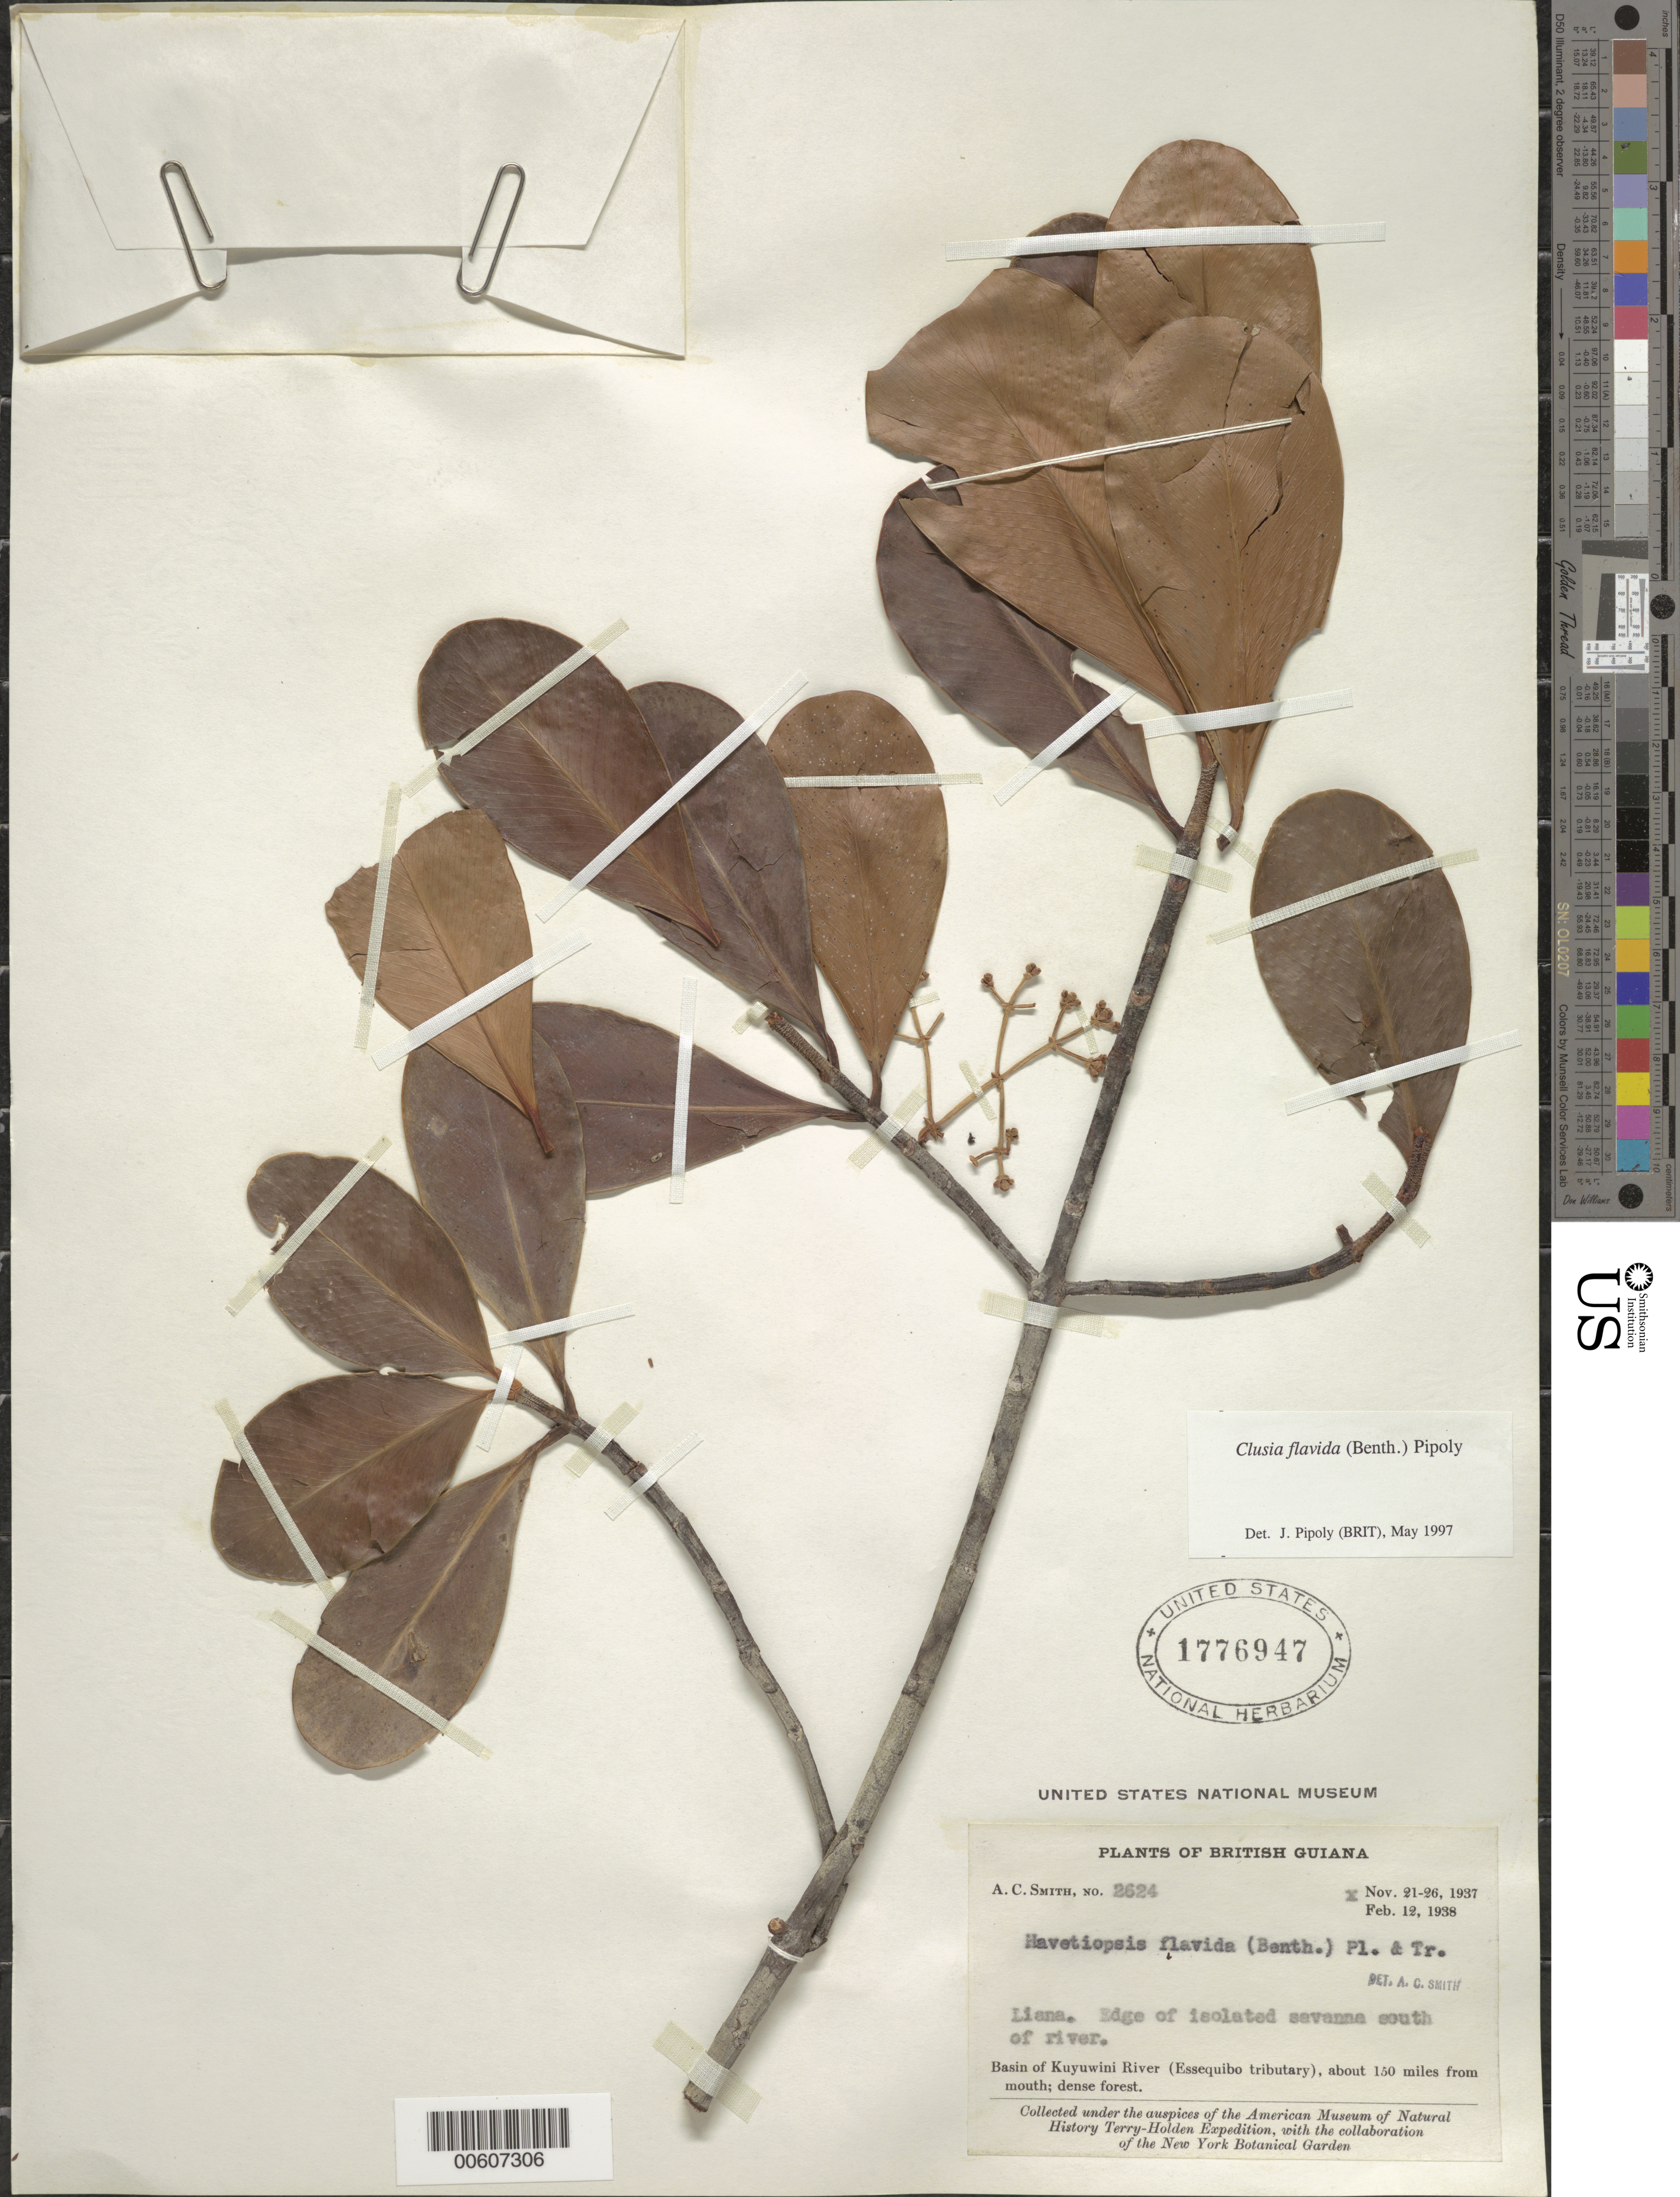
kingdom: Plantae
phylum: Tracheophyta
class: Magnoliopsida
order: Malpighiales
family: Clusiaceae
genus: Clusia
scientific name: Clusia flavida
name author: (Benth.) Pipoly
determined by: Pipoly, J. J., III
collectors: A. C. Smith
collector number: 2624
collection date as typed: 21-Nov-37 to 26-Nov-37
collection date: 1937-11-21/1937-11-26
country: Guyana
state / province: U. Takutu-U. Essequibo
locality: Kuyuwini River Basin (Essequibo River tributary), about 150 mi. from mouth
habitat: Edge of isolated savanna S of river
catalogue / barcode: US 1776947